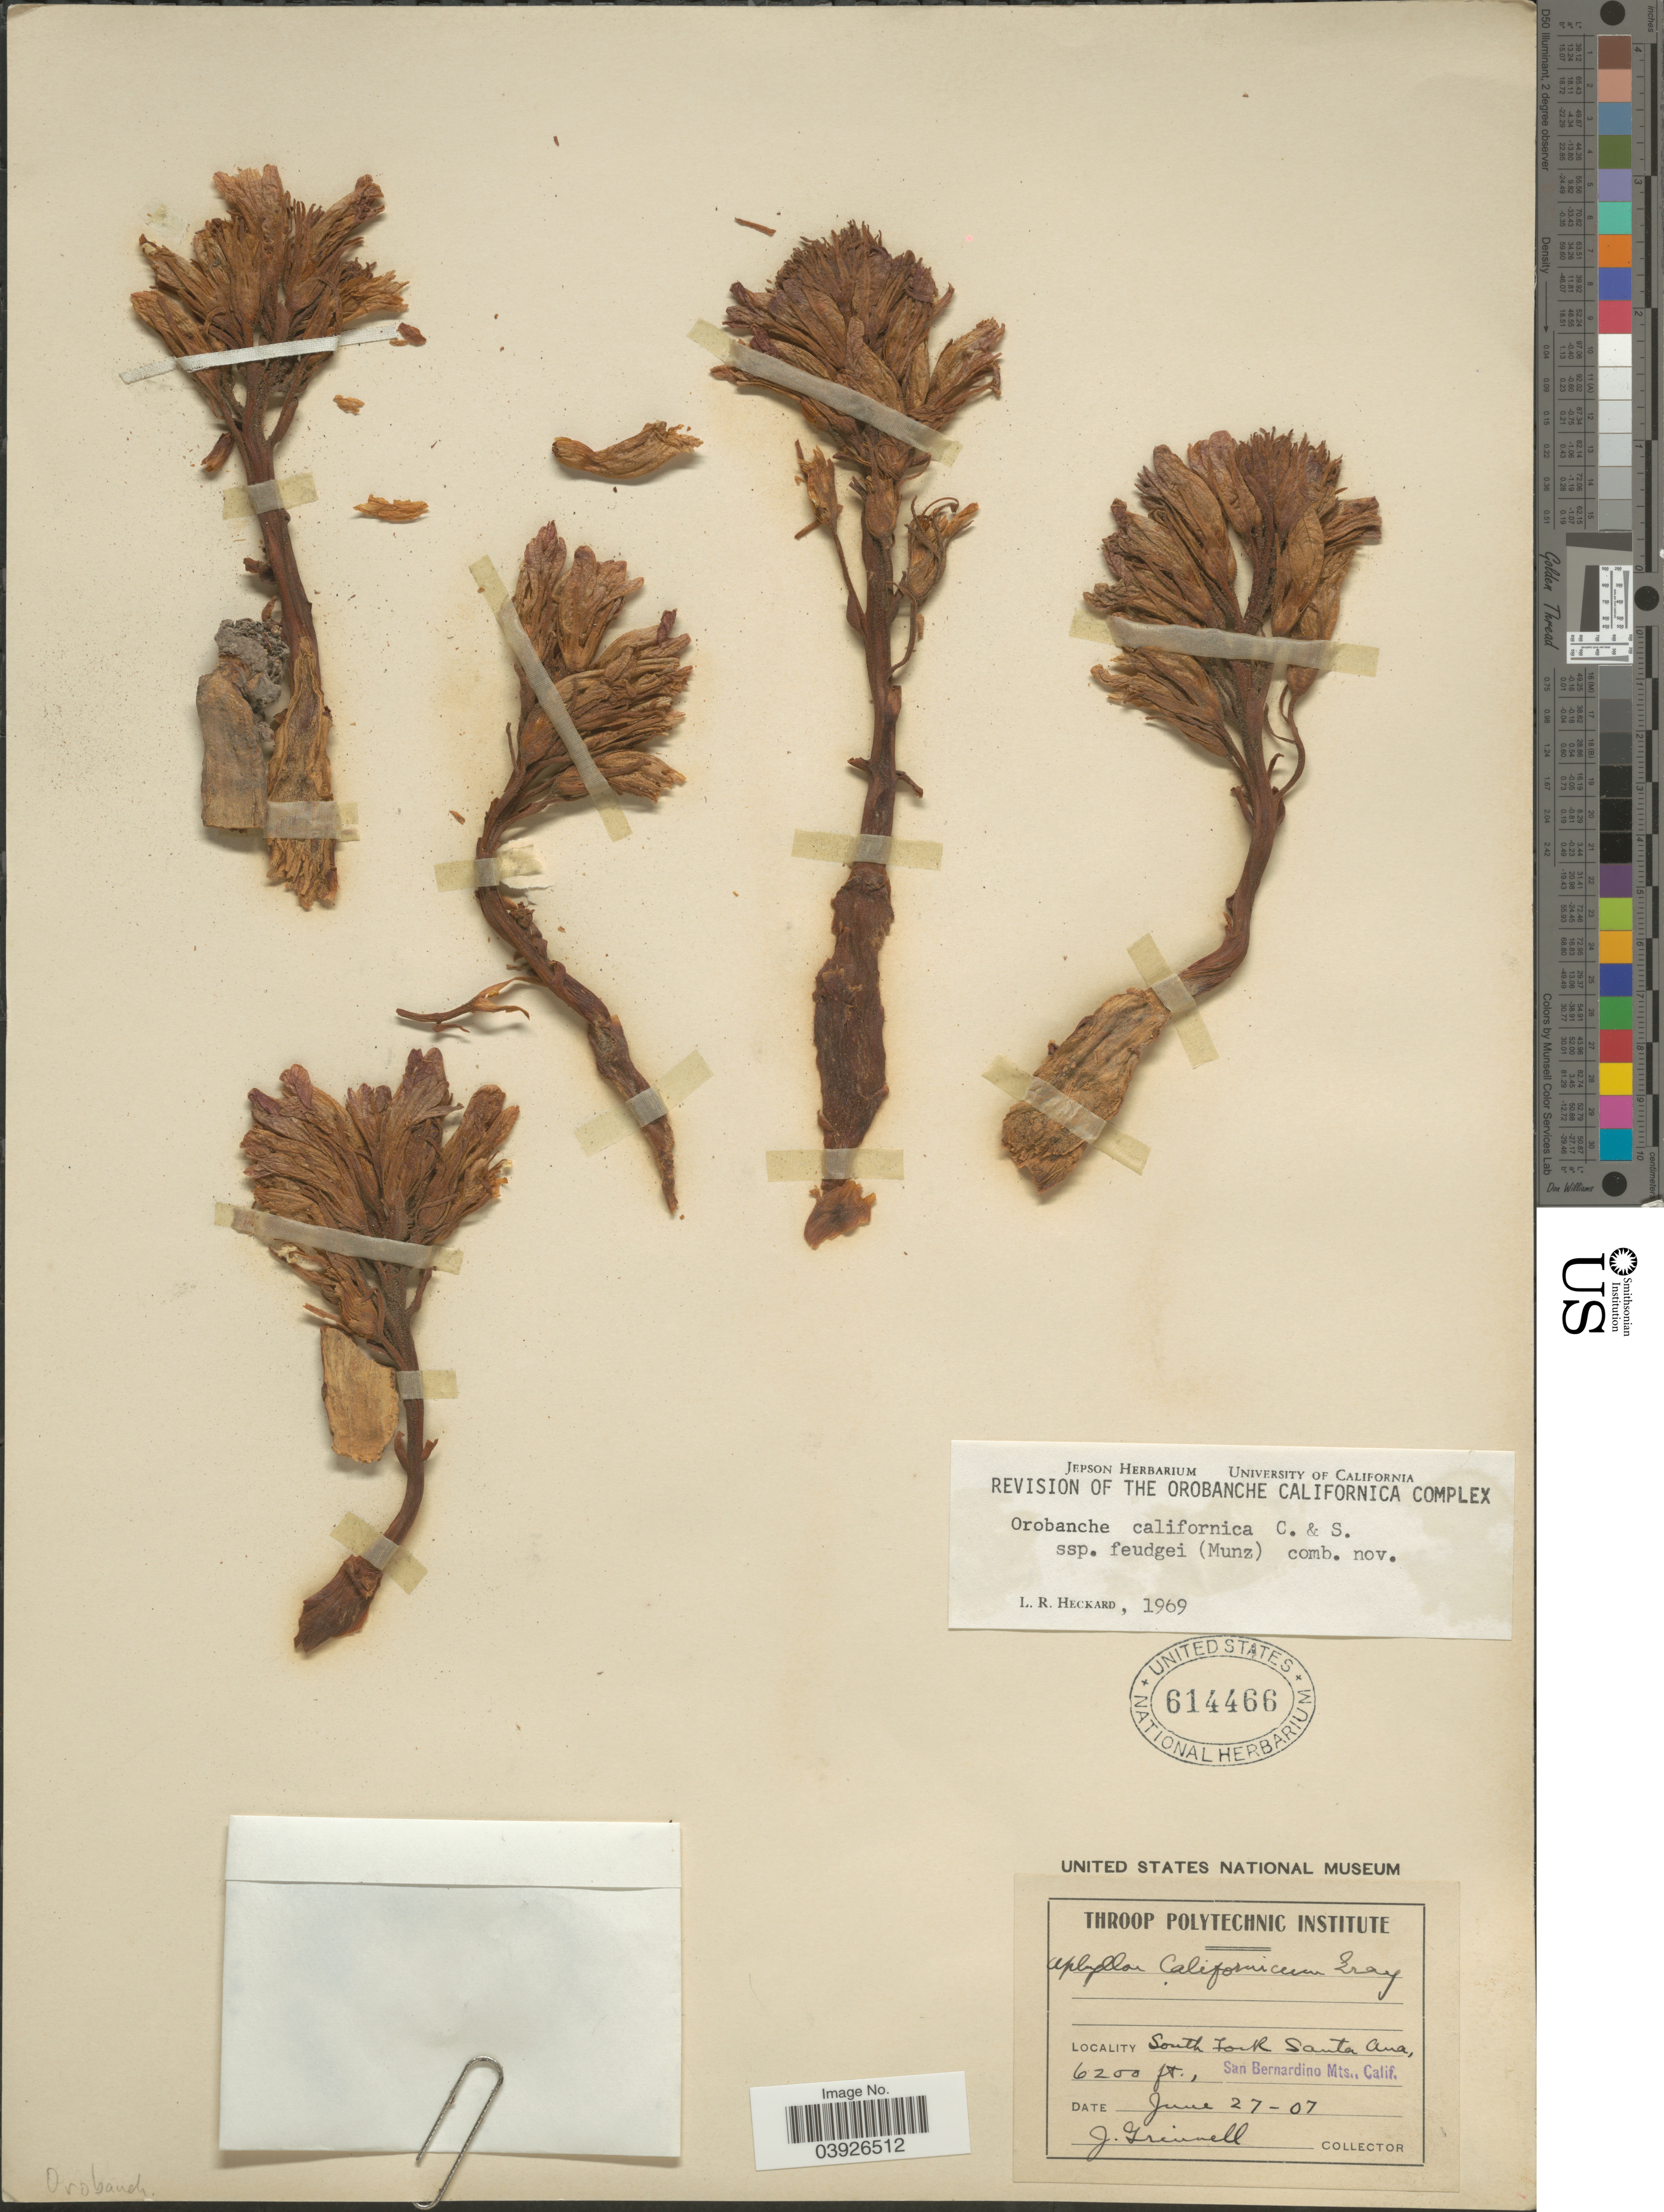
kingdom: Plantae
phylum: Tracheophyta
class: Magnoliopsida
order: Lamiales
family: Orobanchaceae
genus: Orobanche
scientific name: Orobanche californica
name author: Cham. & Schltdl.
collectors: J. Grinnell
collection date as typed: Transcribed d/m/y: 27/6/7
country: United States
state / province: California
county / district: San Bernardino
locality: South Fork Santa Ana, San Bernardino Mts.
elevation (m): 1890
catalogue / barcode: US 614466